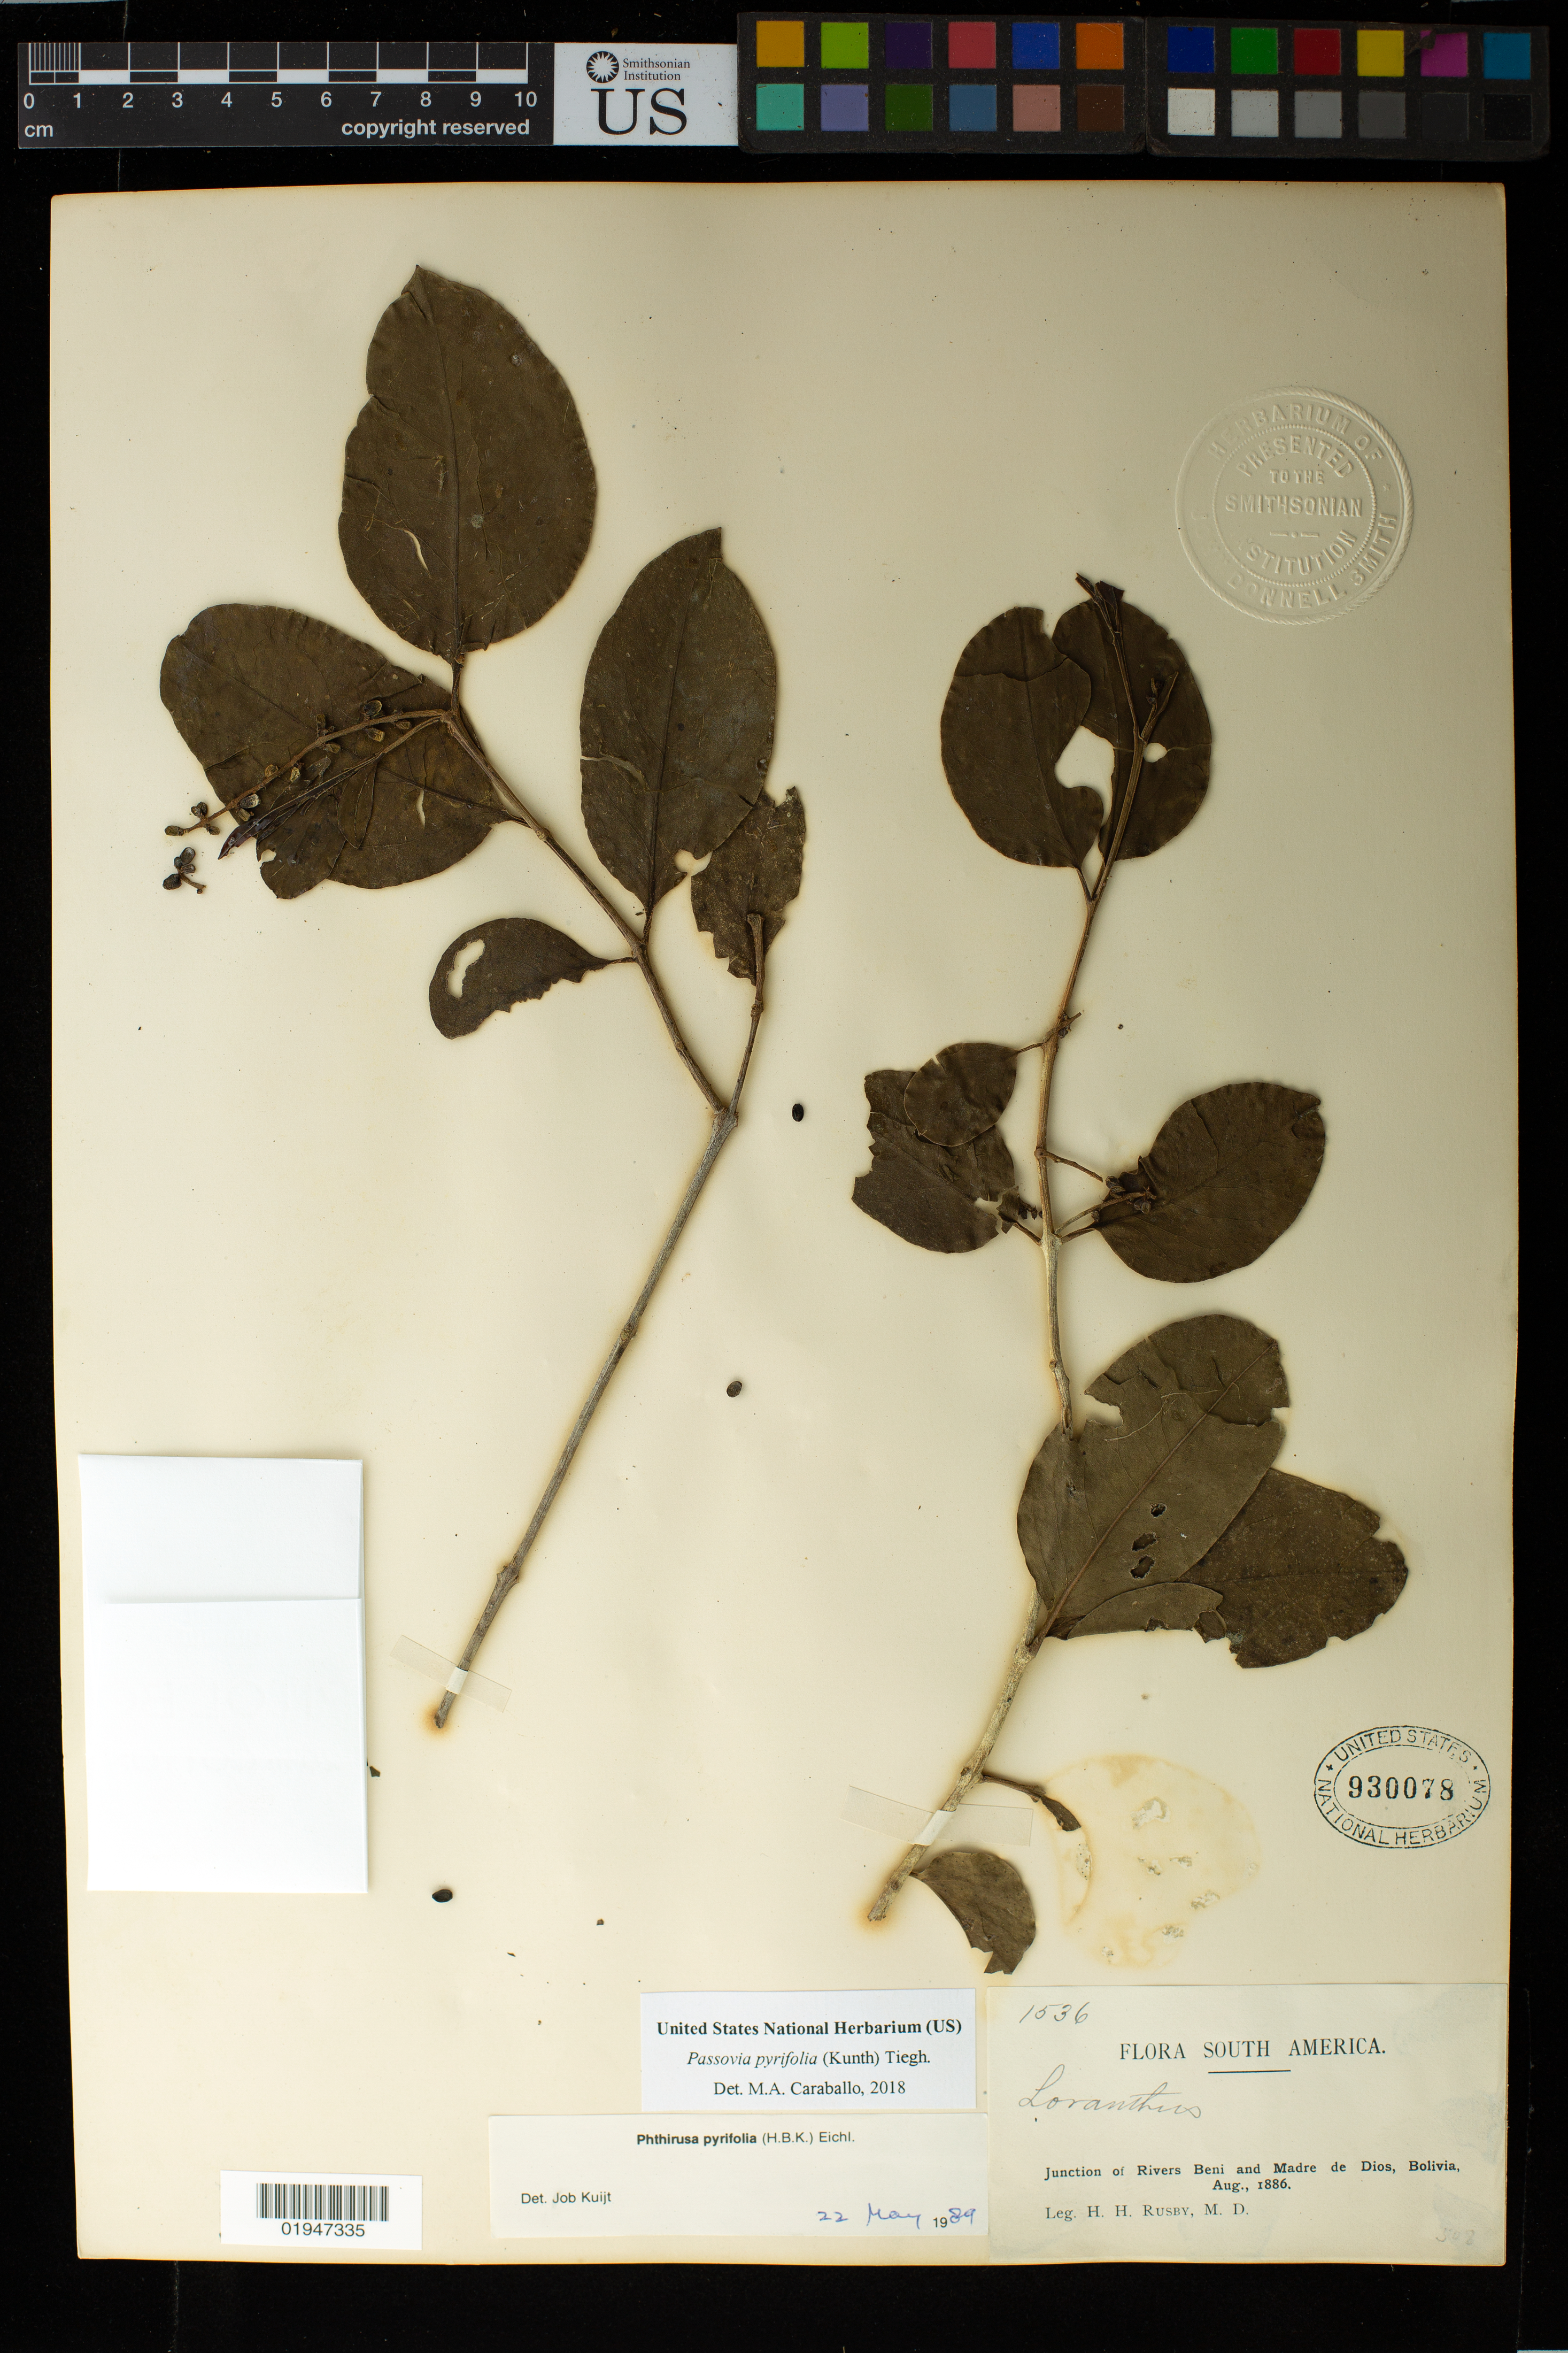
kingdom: Plantae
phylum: Tracheophyta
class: Magnoliopsida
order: Santalales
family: Loranthaceae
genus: Passovia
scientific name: Passovia pyrifolia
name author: (Kunth) Tiegh.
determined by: Caraballo-Ortiz, Marcos A., (MISS), University of Mississippi (UNITED STATES)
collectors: H. H. Rusby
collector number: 1536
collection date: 1886-08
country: Bolivia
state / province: Beni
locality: Junction of Rivers Beni and Madre de Dios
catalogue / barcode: US 930078